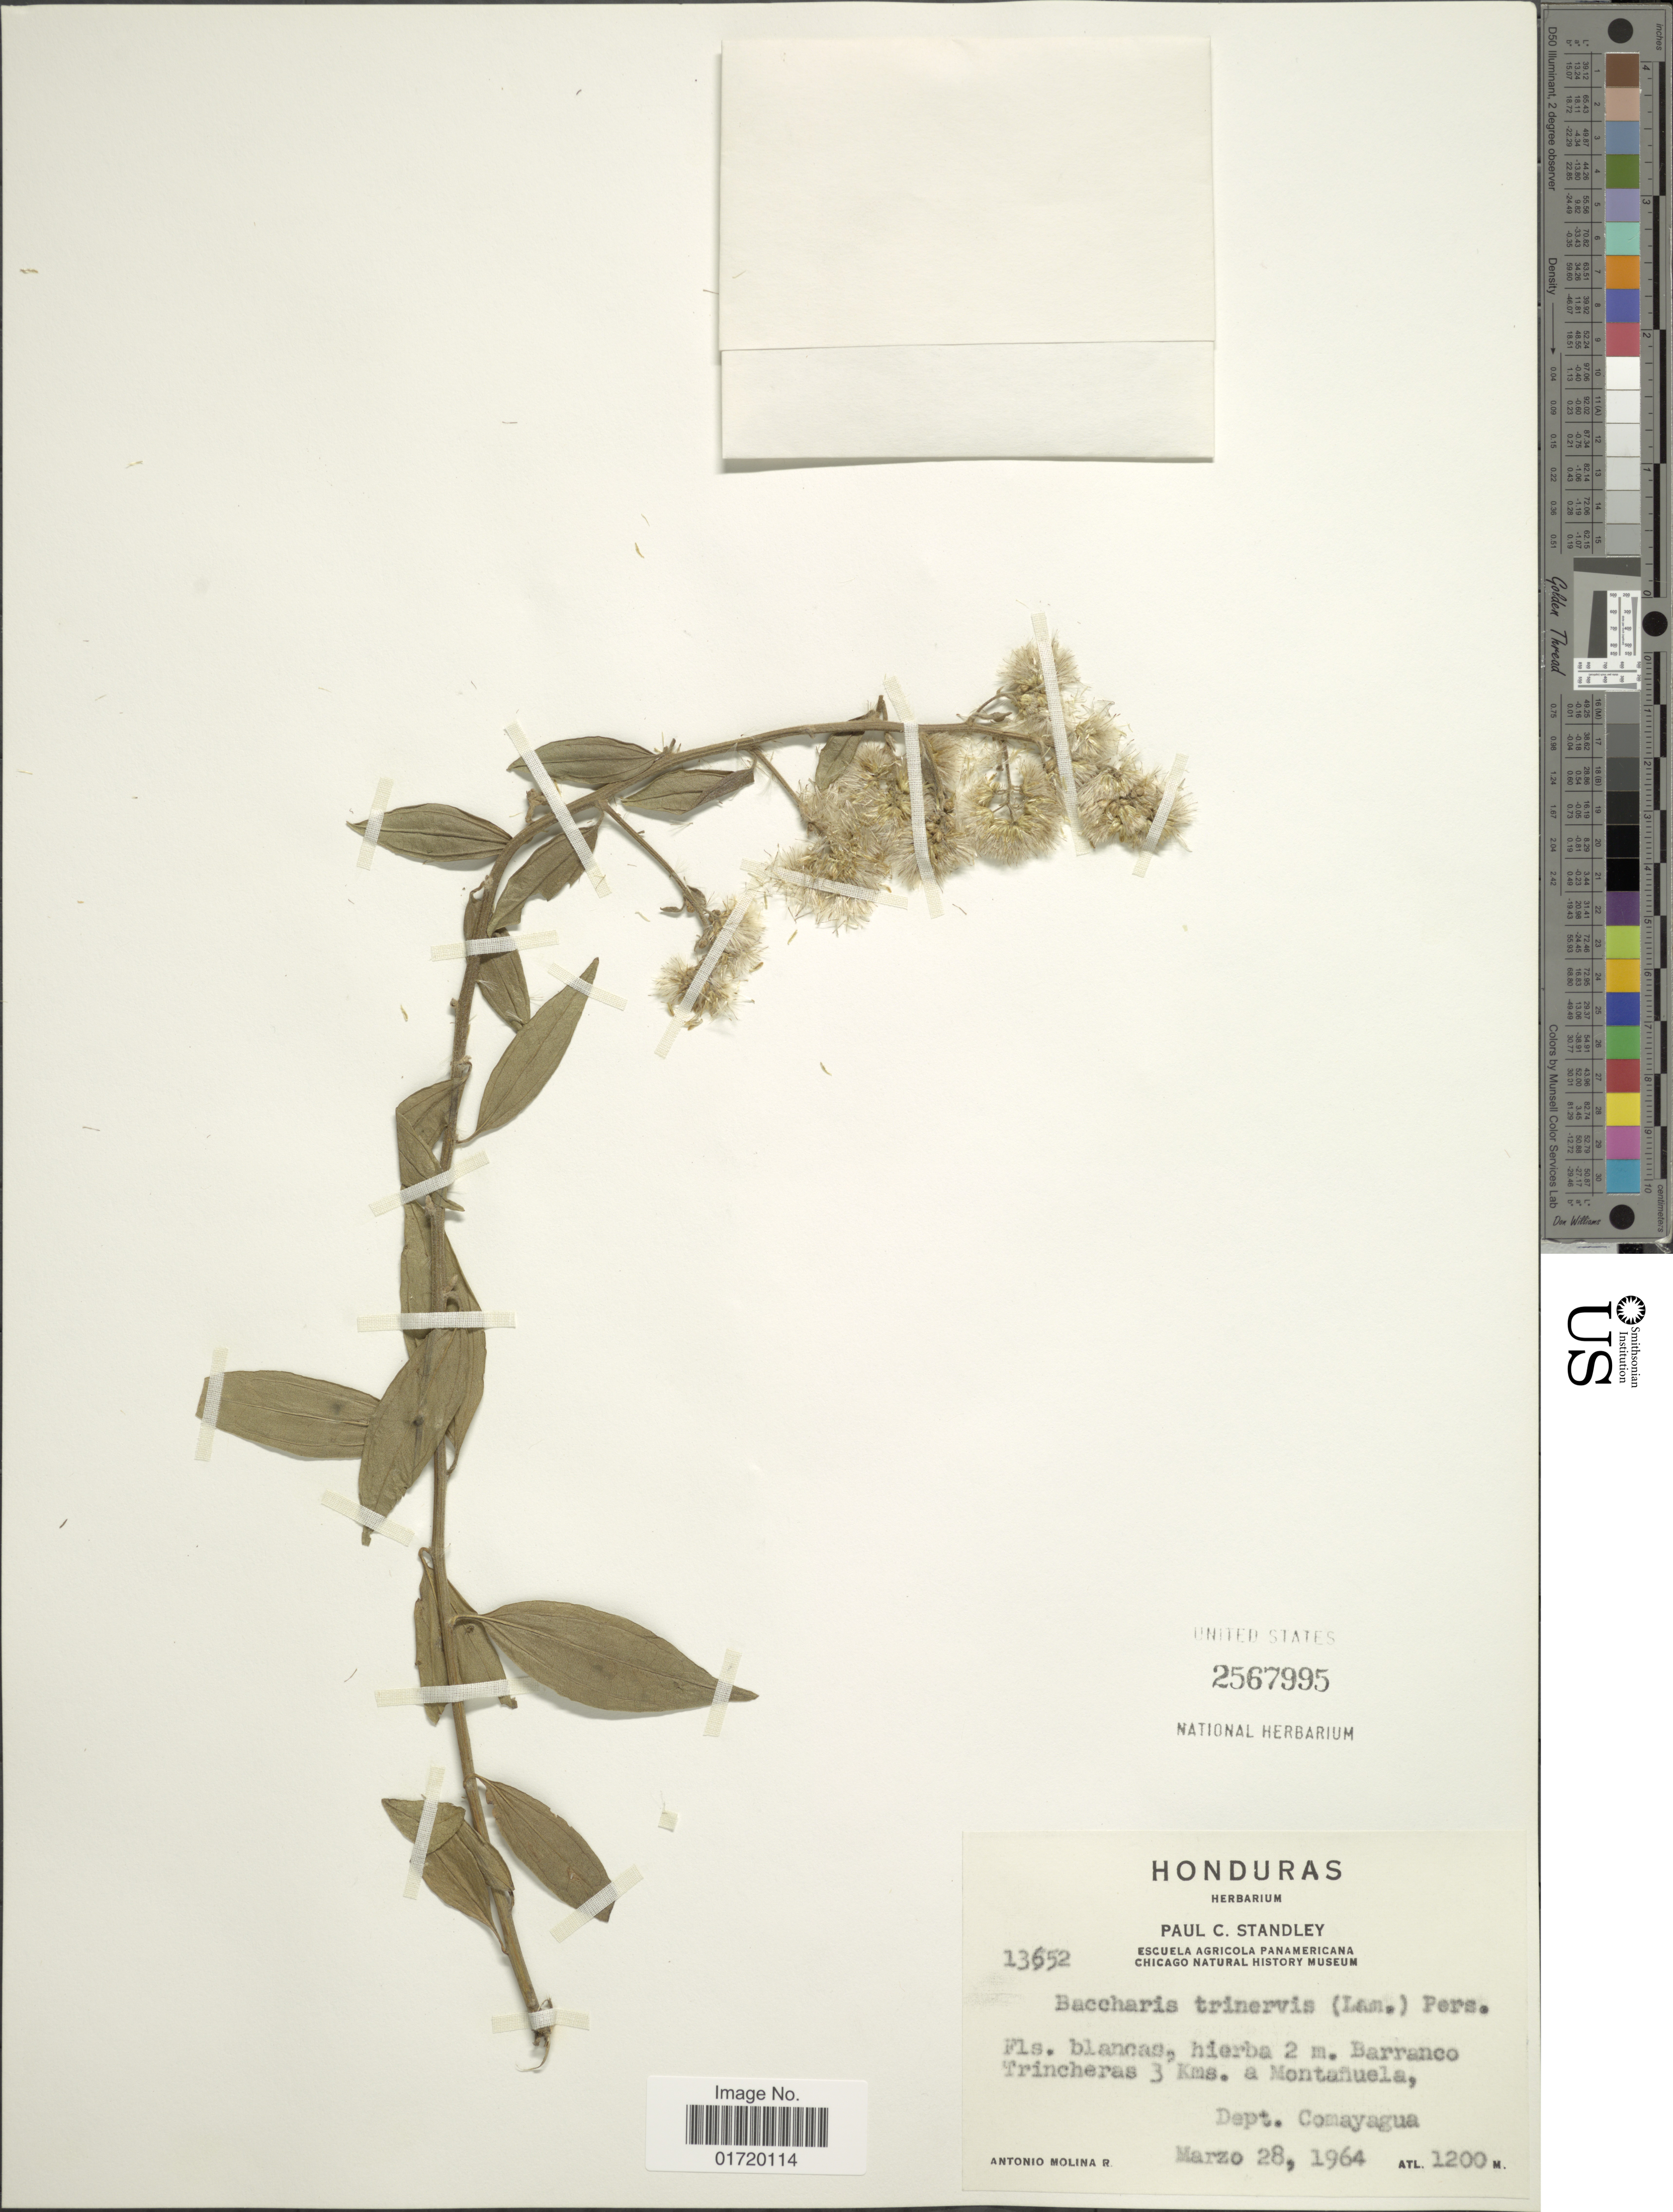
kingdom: Plantae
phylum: Tracheophyta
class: Magnoliopsida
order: Asterales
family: Asteraceae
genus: Baccharis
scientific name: Baccharis trinervis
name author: (Lam.) Pers.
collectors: A. Molina R.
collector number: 13652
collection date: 1964-03-28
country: Honduras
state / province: Comayagua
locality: Barranco Trincheras 3 kms a Montanuela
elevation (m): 1200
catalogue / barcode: US 2567995